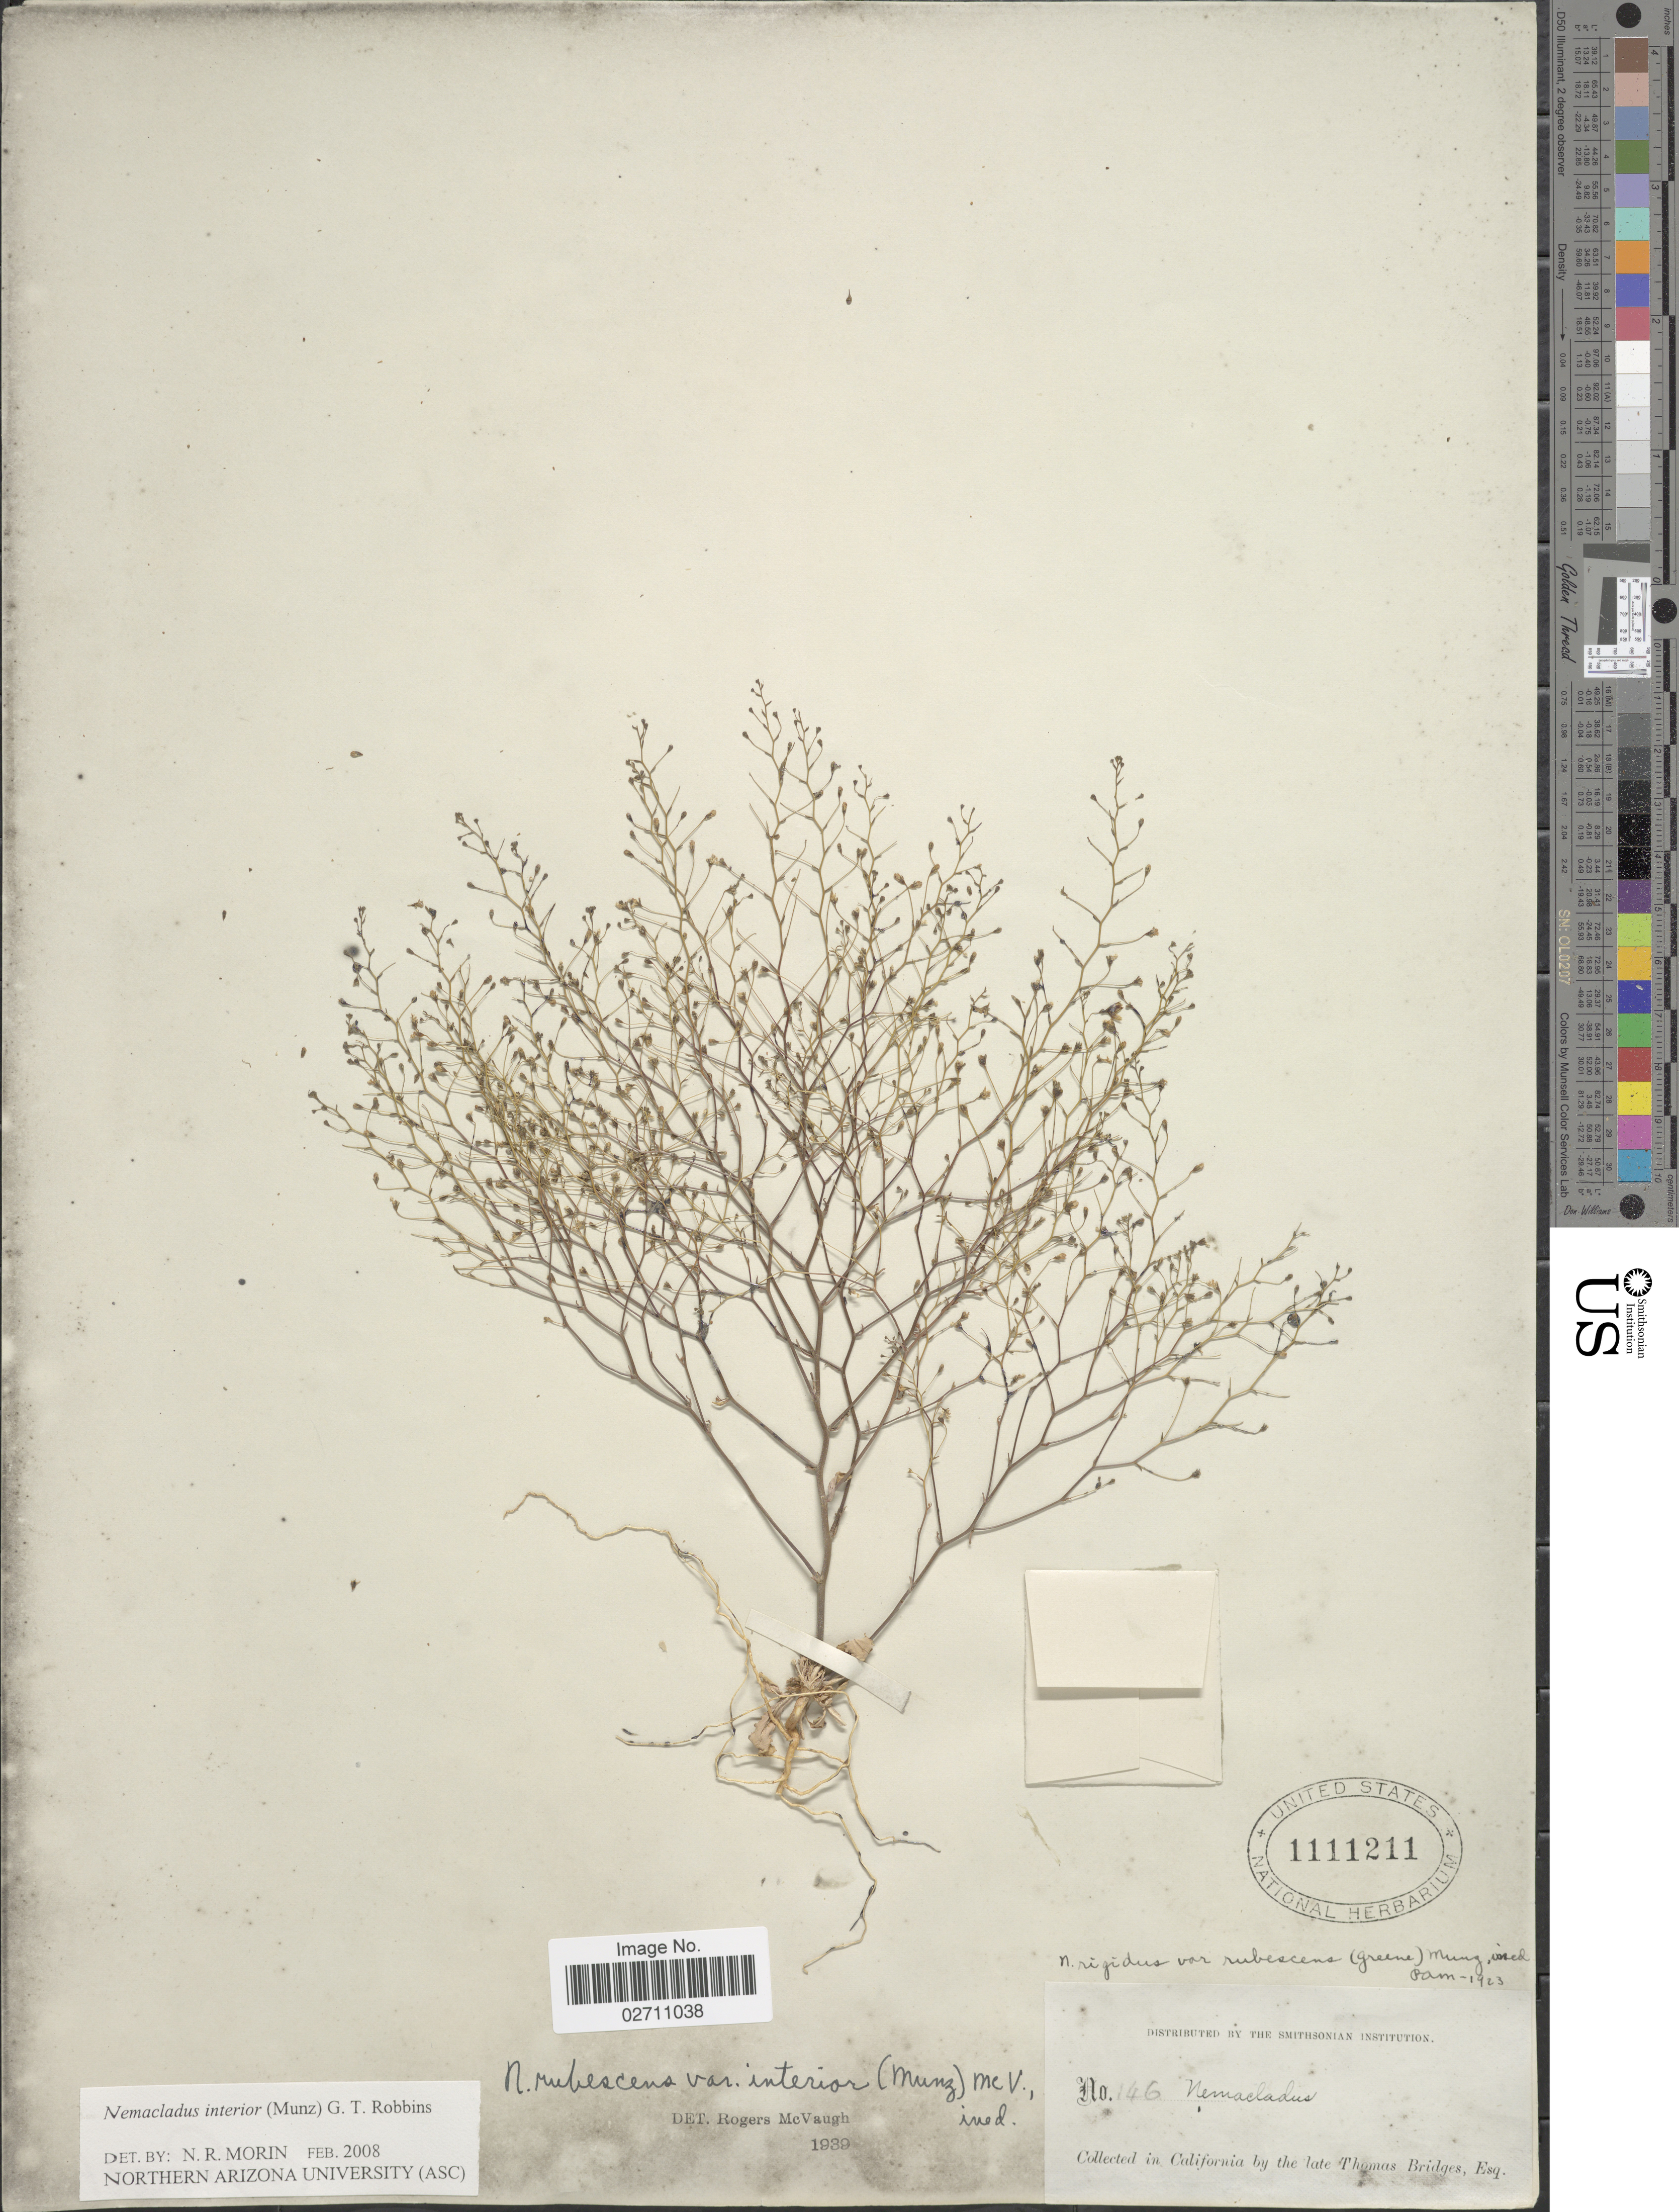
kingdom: Plantae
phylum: Tracheophyta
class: Magnoliopsida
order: Asterales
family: Campanulaceae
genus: Nemacladus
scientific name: Nemacladus interior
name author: (Munz) G.T. Robbins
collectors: T. Bridges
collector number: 146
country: United States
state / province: California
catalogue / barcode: US 1111211